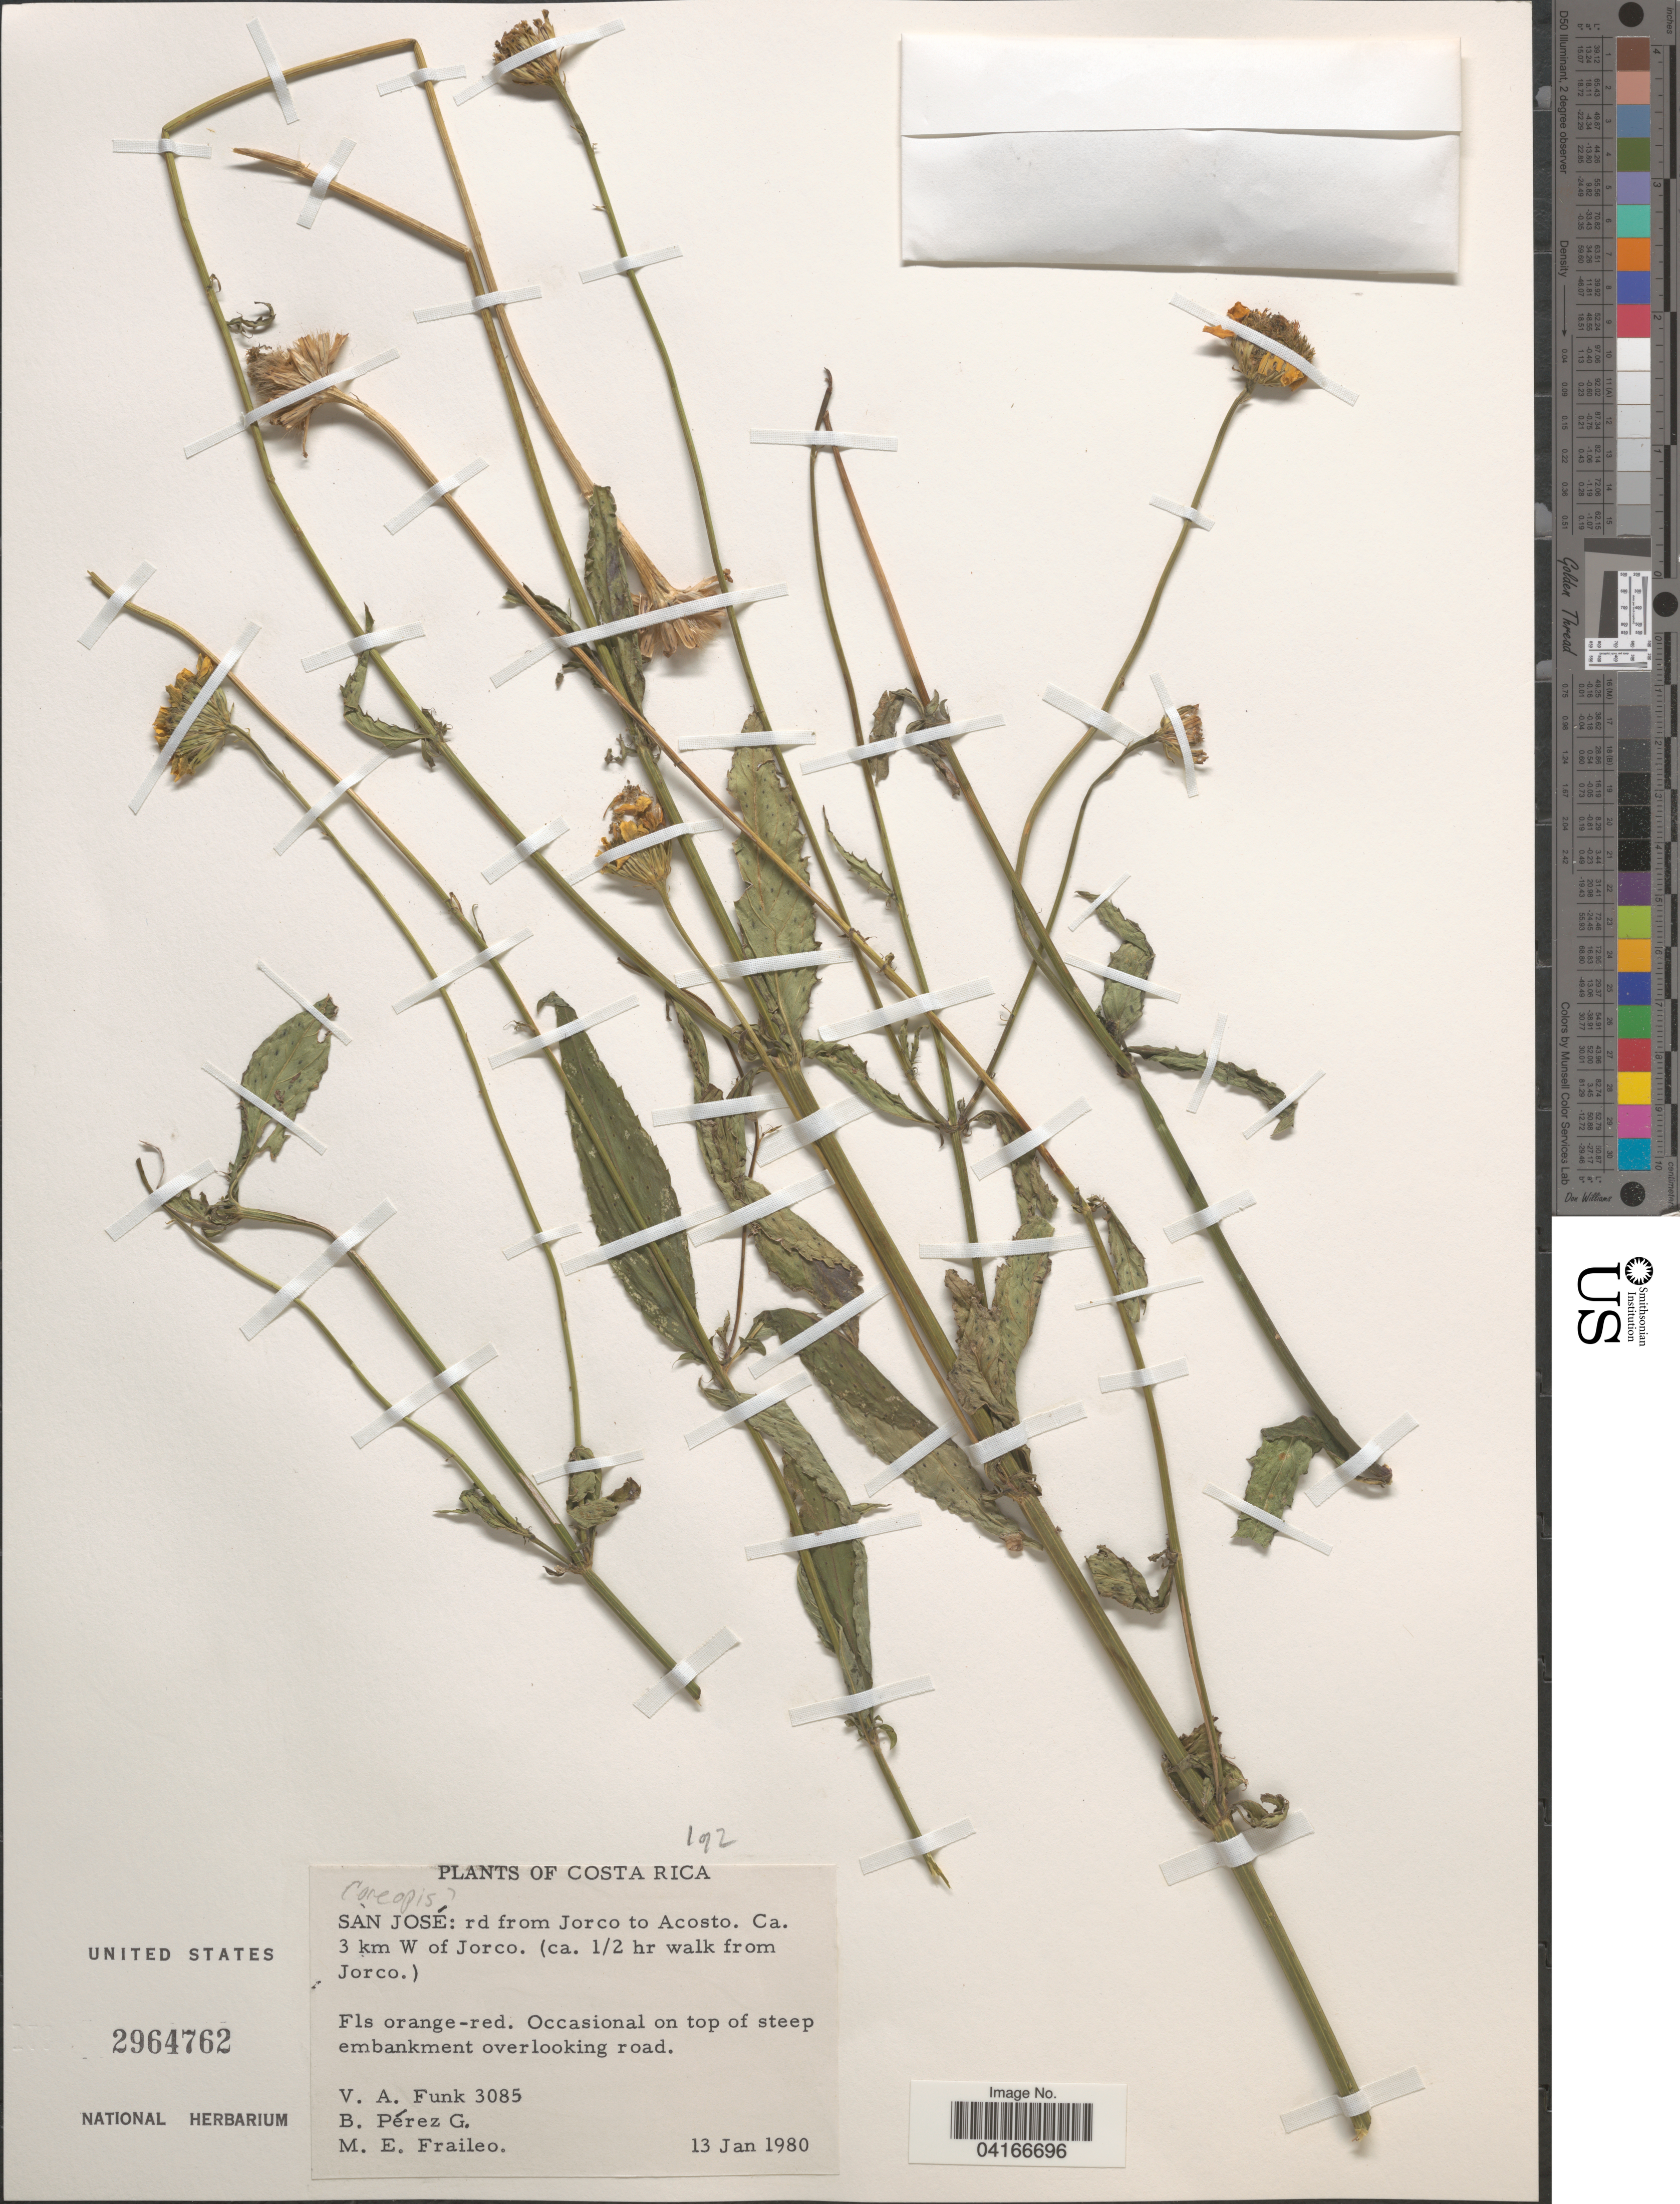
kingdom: Plantae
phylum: Tracheophyta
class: Magnoliopsida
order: Asterales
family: Asteraceae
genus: Coreopsis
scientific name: Coreopsis sp.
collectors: V. Funk, B. Perez G. & M. Fraileo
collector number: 3085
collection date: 1980-01-13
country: Costa Rica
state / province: San José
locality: Rd from Jorco to Acosto. Ca. 3 km W of Jorco. (ca. ½ hr walk from Jorco).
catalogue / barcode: US 2964762